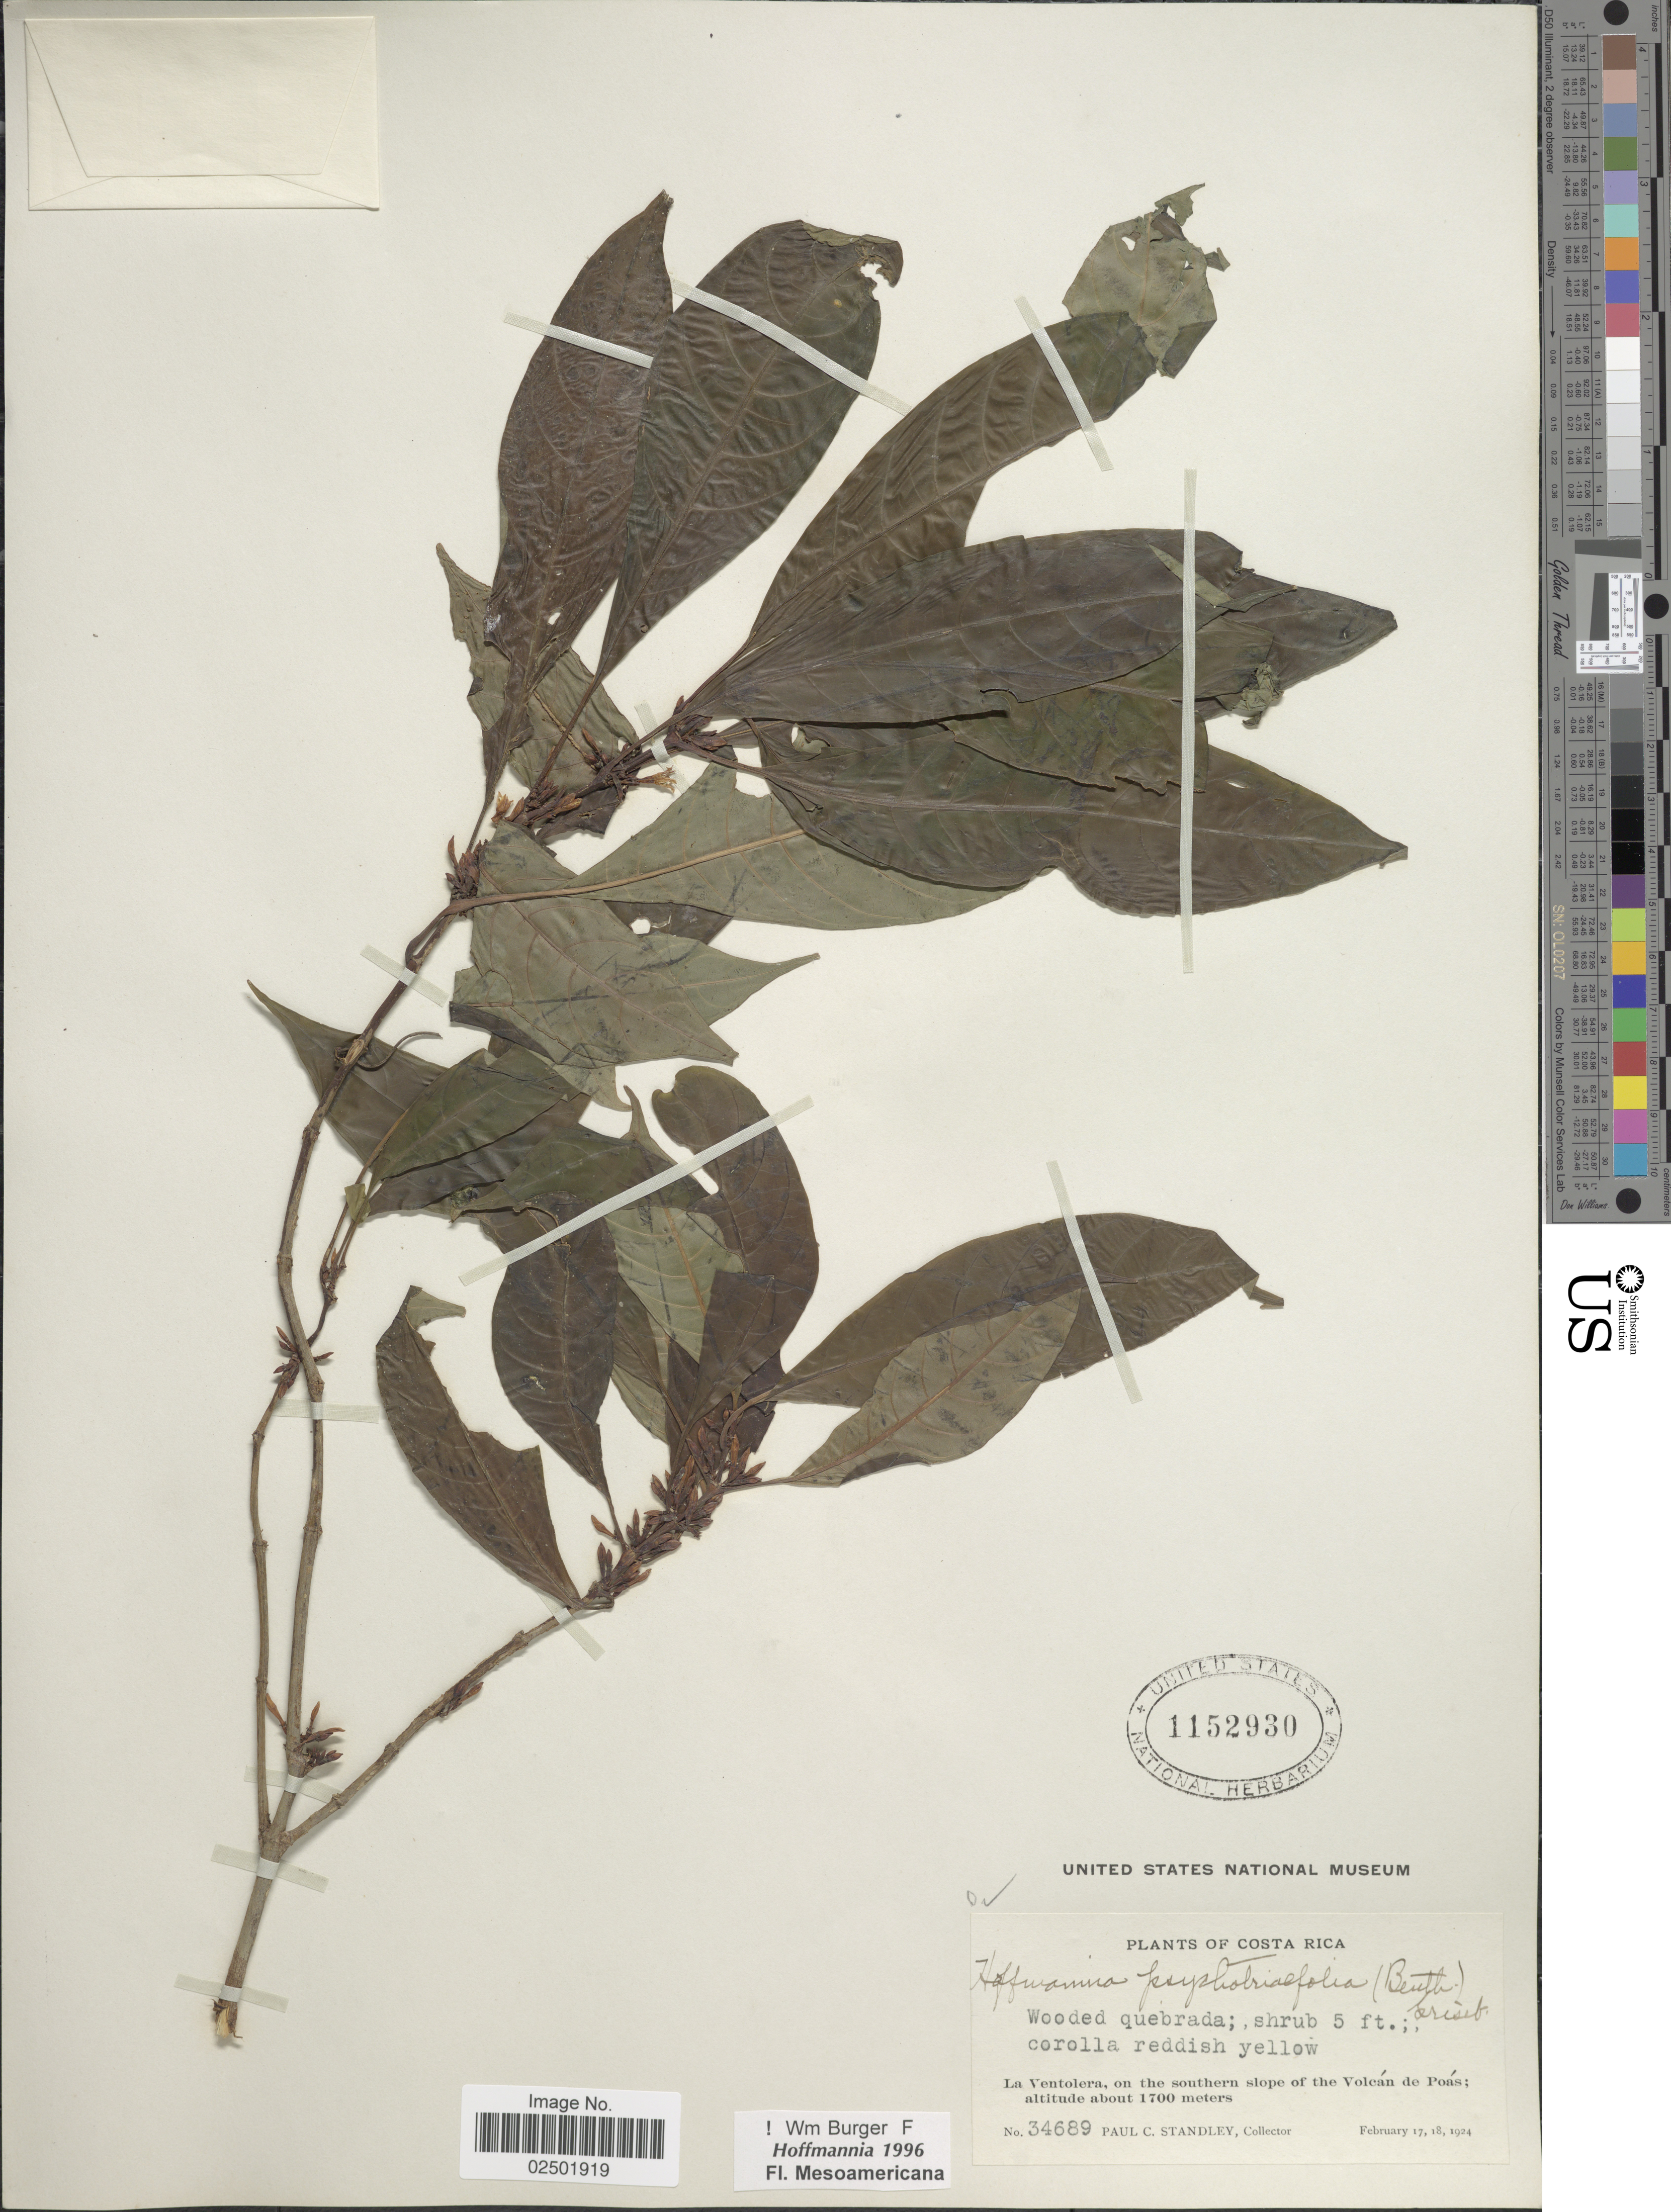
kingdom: Plantae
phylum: Tracheophyta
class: Magnoliopsida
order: Gentianales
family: Rubiaceae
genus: Hoffmannia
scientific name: Hoffmannia psychotriifolia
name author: (Benth.) Griseb.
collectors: P. C. Standley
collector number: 34689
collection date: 1924-02-17/1924-02-18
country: Costa Rica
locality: La Ventolera, on the southern slope of the Volcán de Poás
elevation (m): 1700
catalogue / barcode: US 1152930